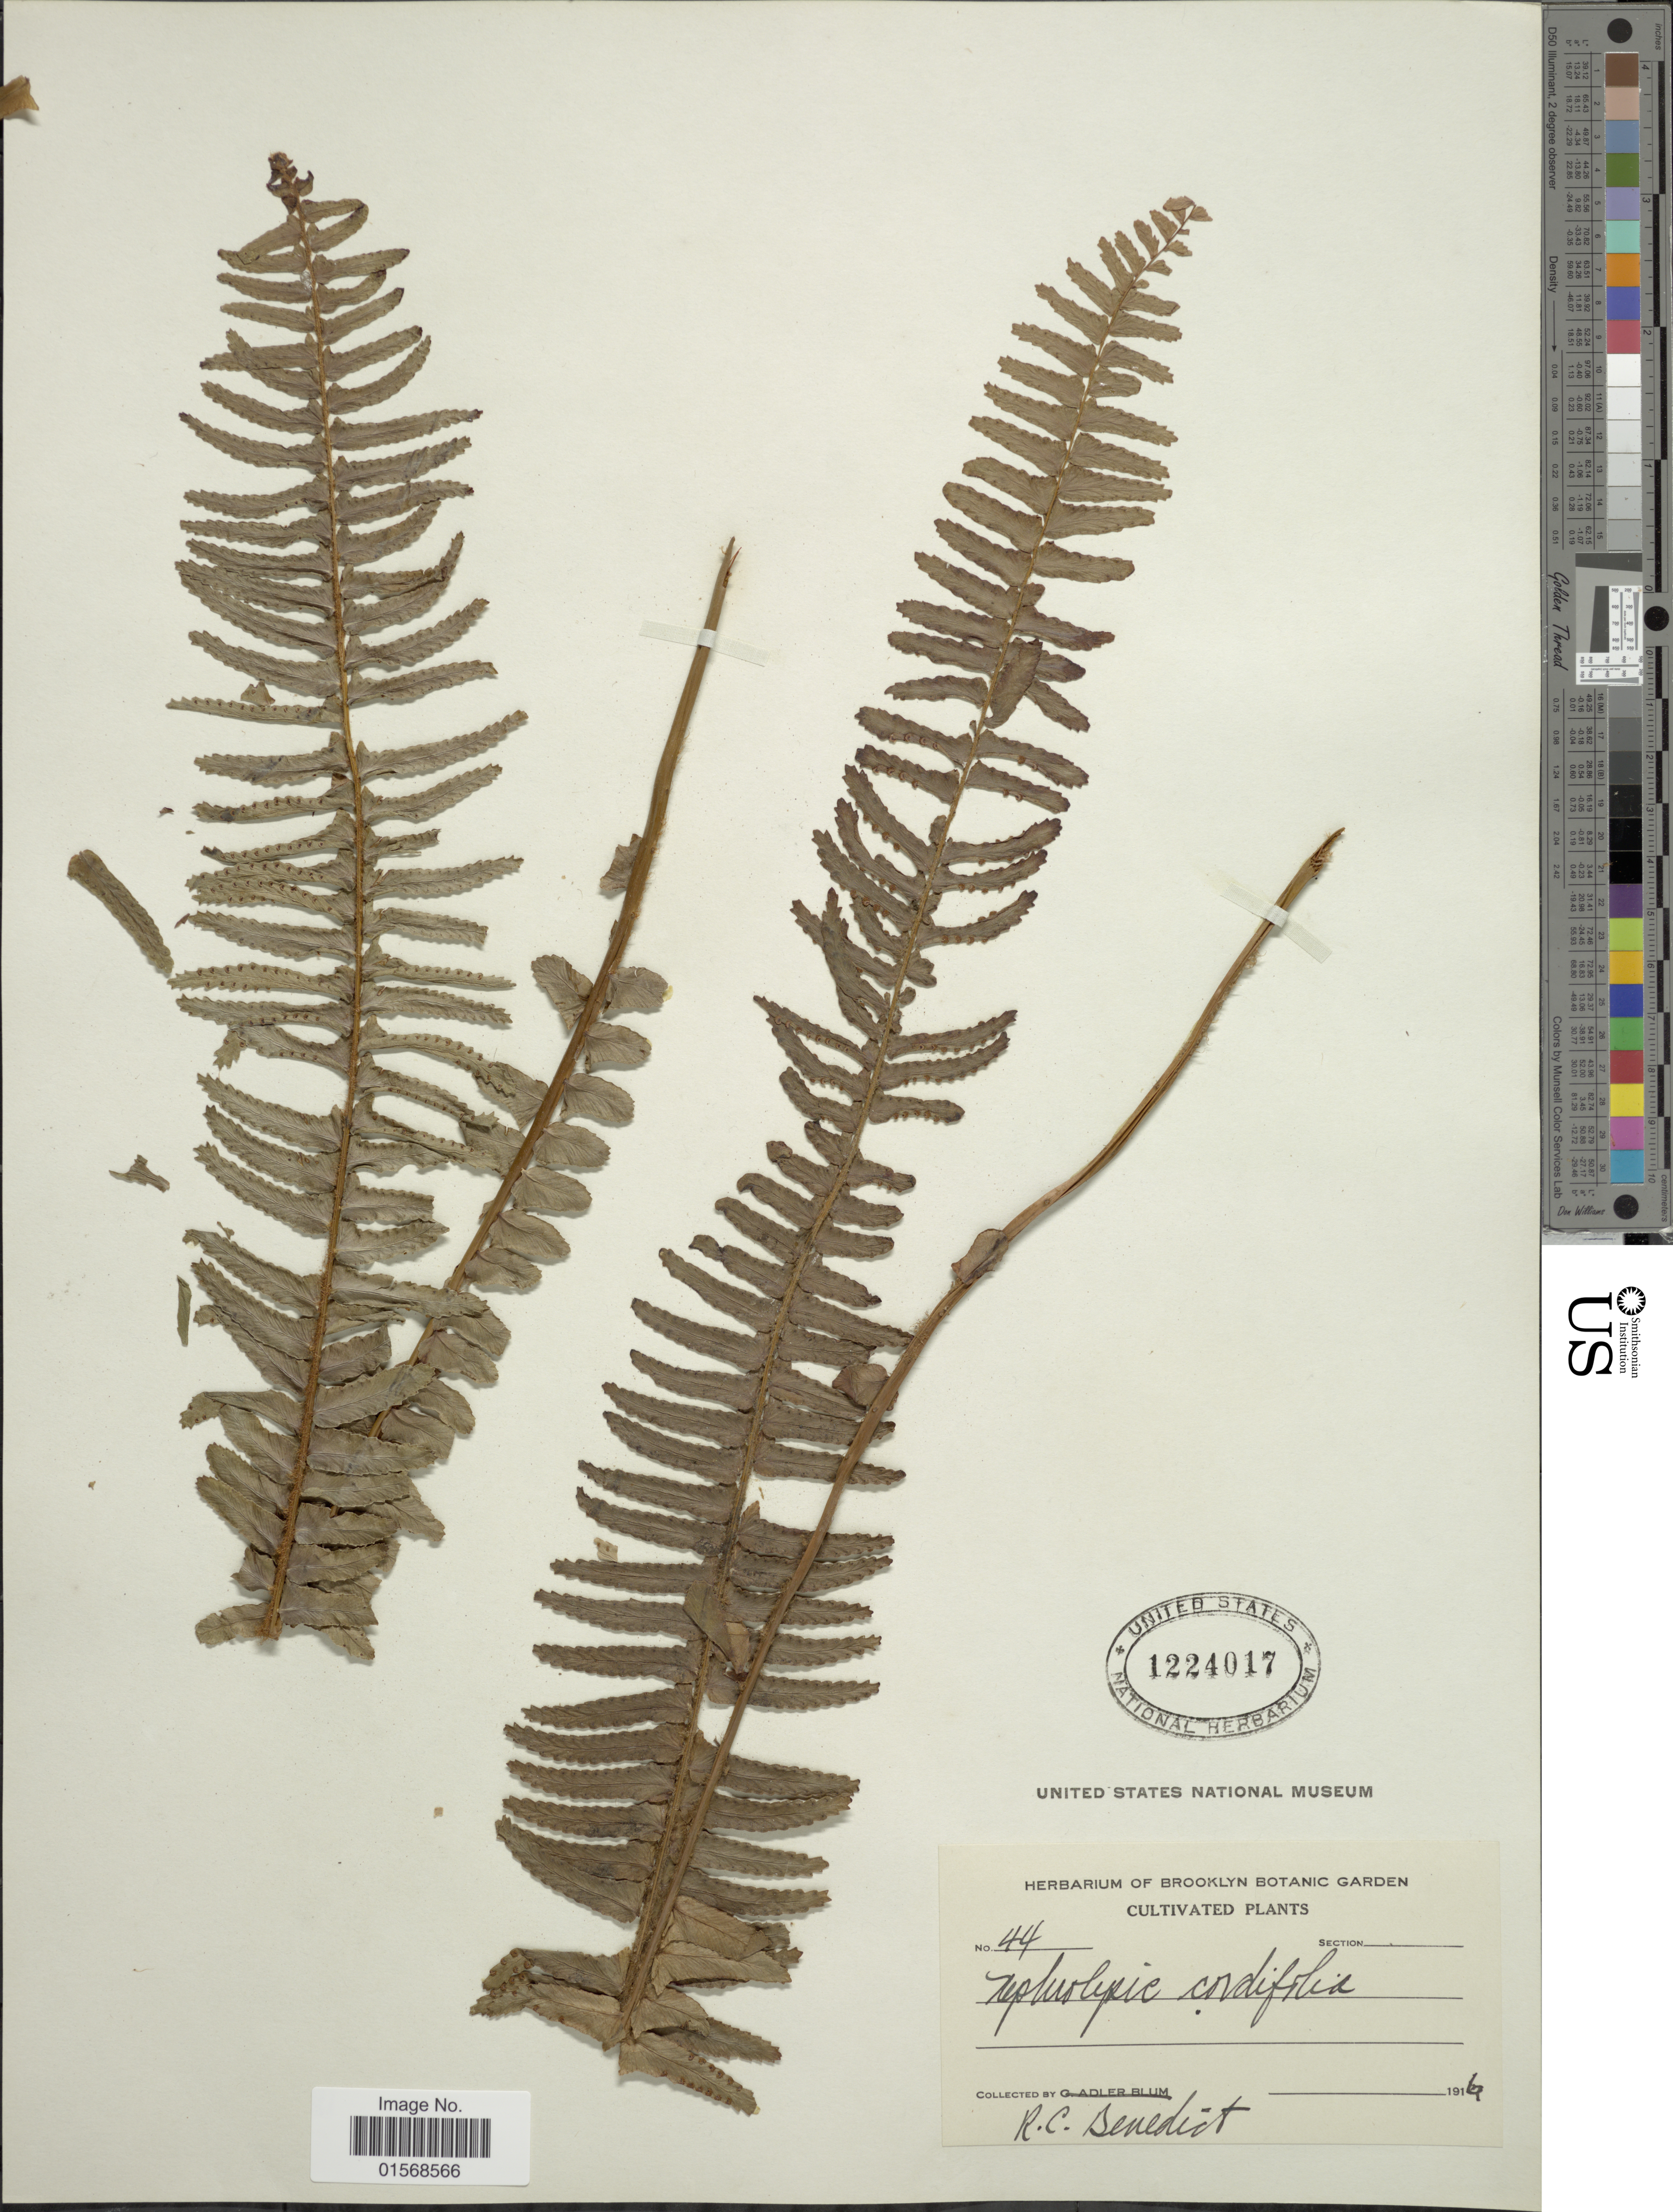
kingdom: Plantae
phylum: Tracheophyta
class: Polypodiopsida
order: Polypodiales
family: Nephrolepidaceae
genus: Nephrolepis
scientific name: Nephrolepis cordifolia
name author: (L.) C. Presl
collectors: R. C. Benedict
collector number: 44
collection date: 1916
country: United States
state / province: New York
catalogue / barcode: US 1224017